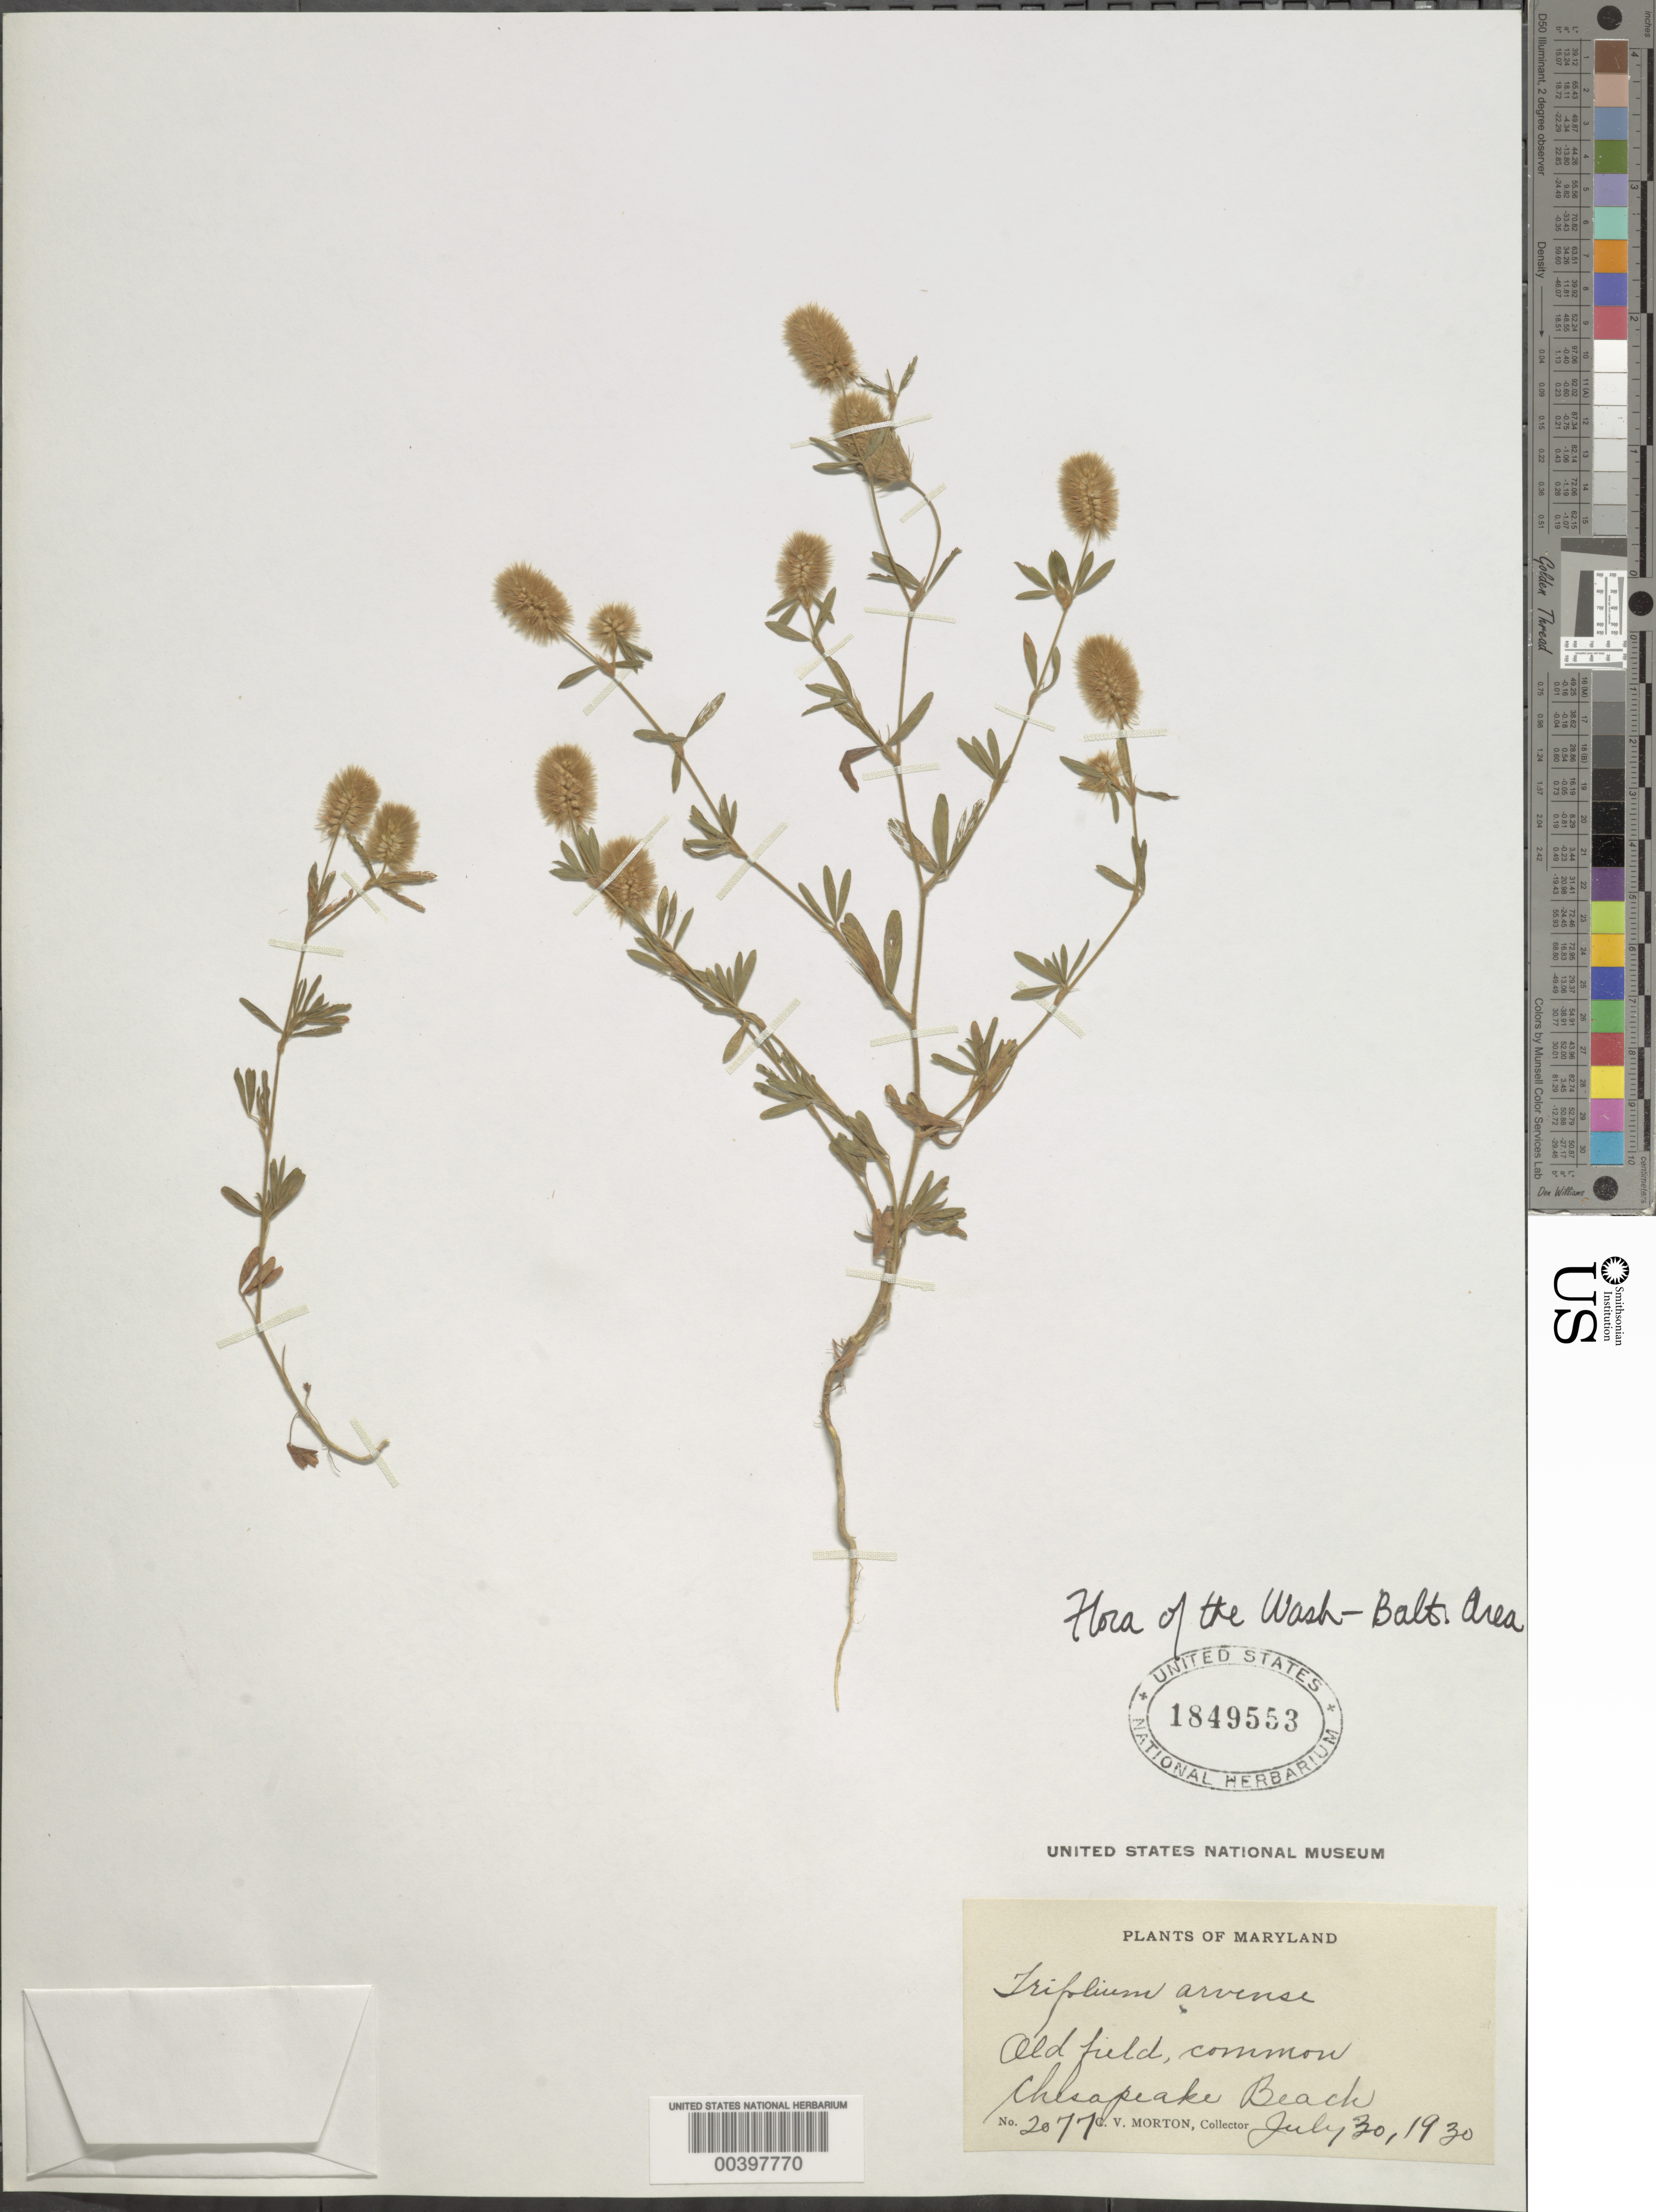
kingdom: Plantae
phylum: Tracheophyta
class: Magnoliopsida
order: Fabales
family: Fabaceae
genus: Trifolium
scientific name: Trifolium arvense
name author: L.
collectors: C. V. Morton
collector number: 2077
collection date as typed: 30 Jul 1930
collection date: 1930-07-30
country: United States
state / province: Maryland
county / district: Calvert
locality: Chesapeake Beach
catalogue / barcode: US 1849553